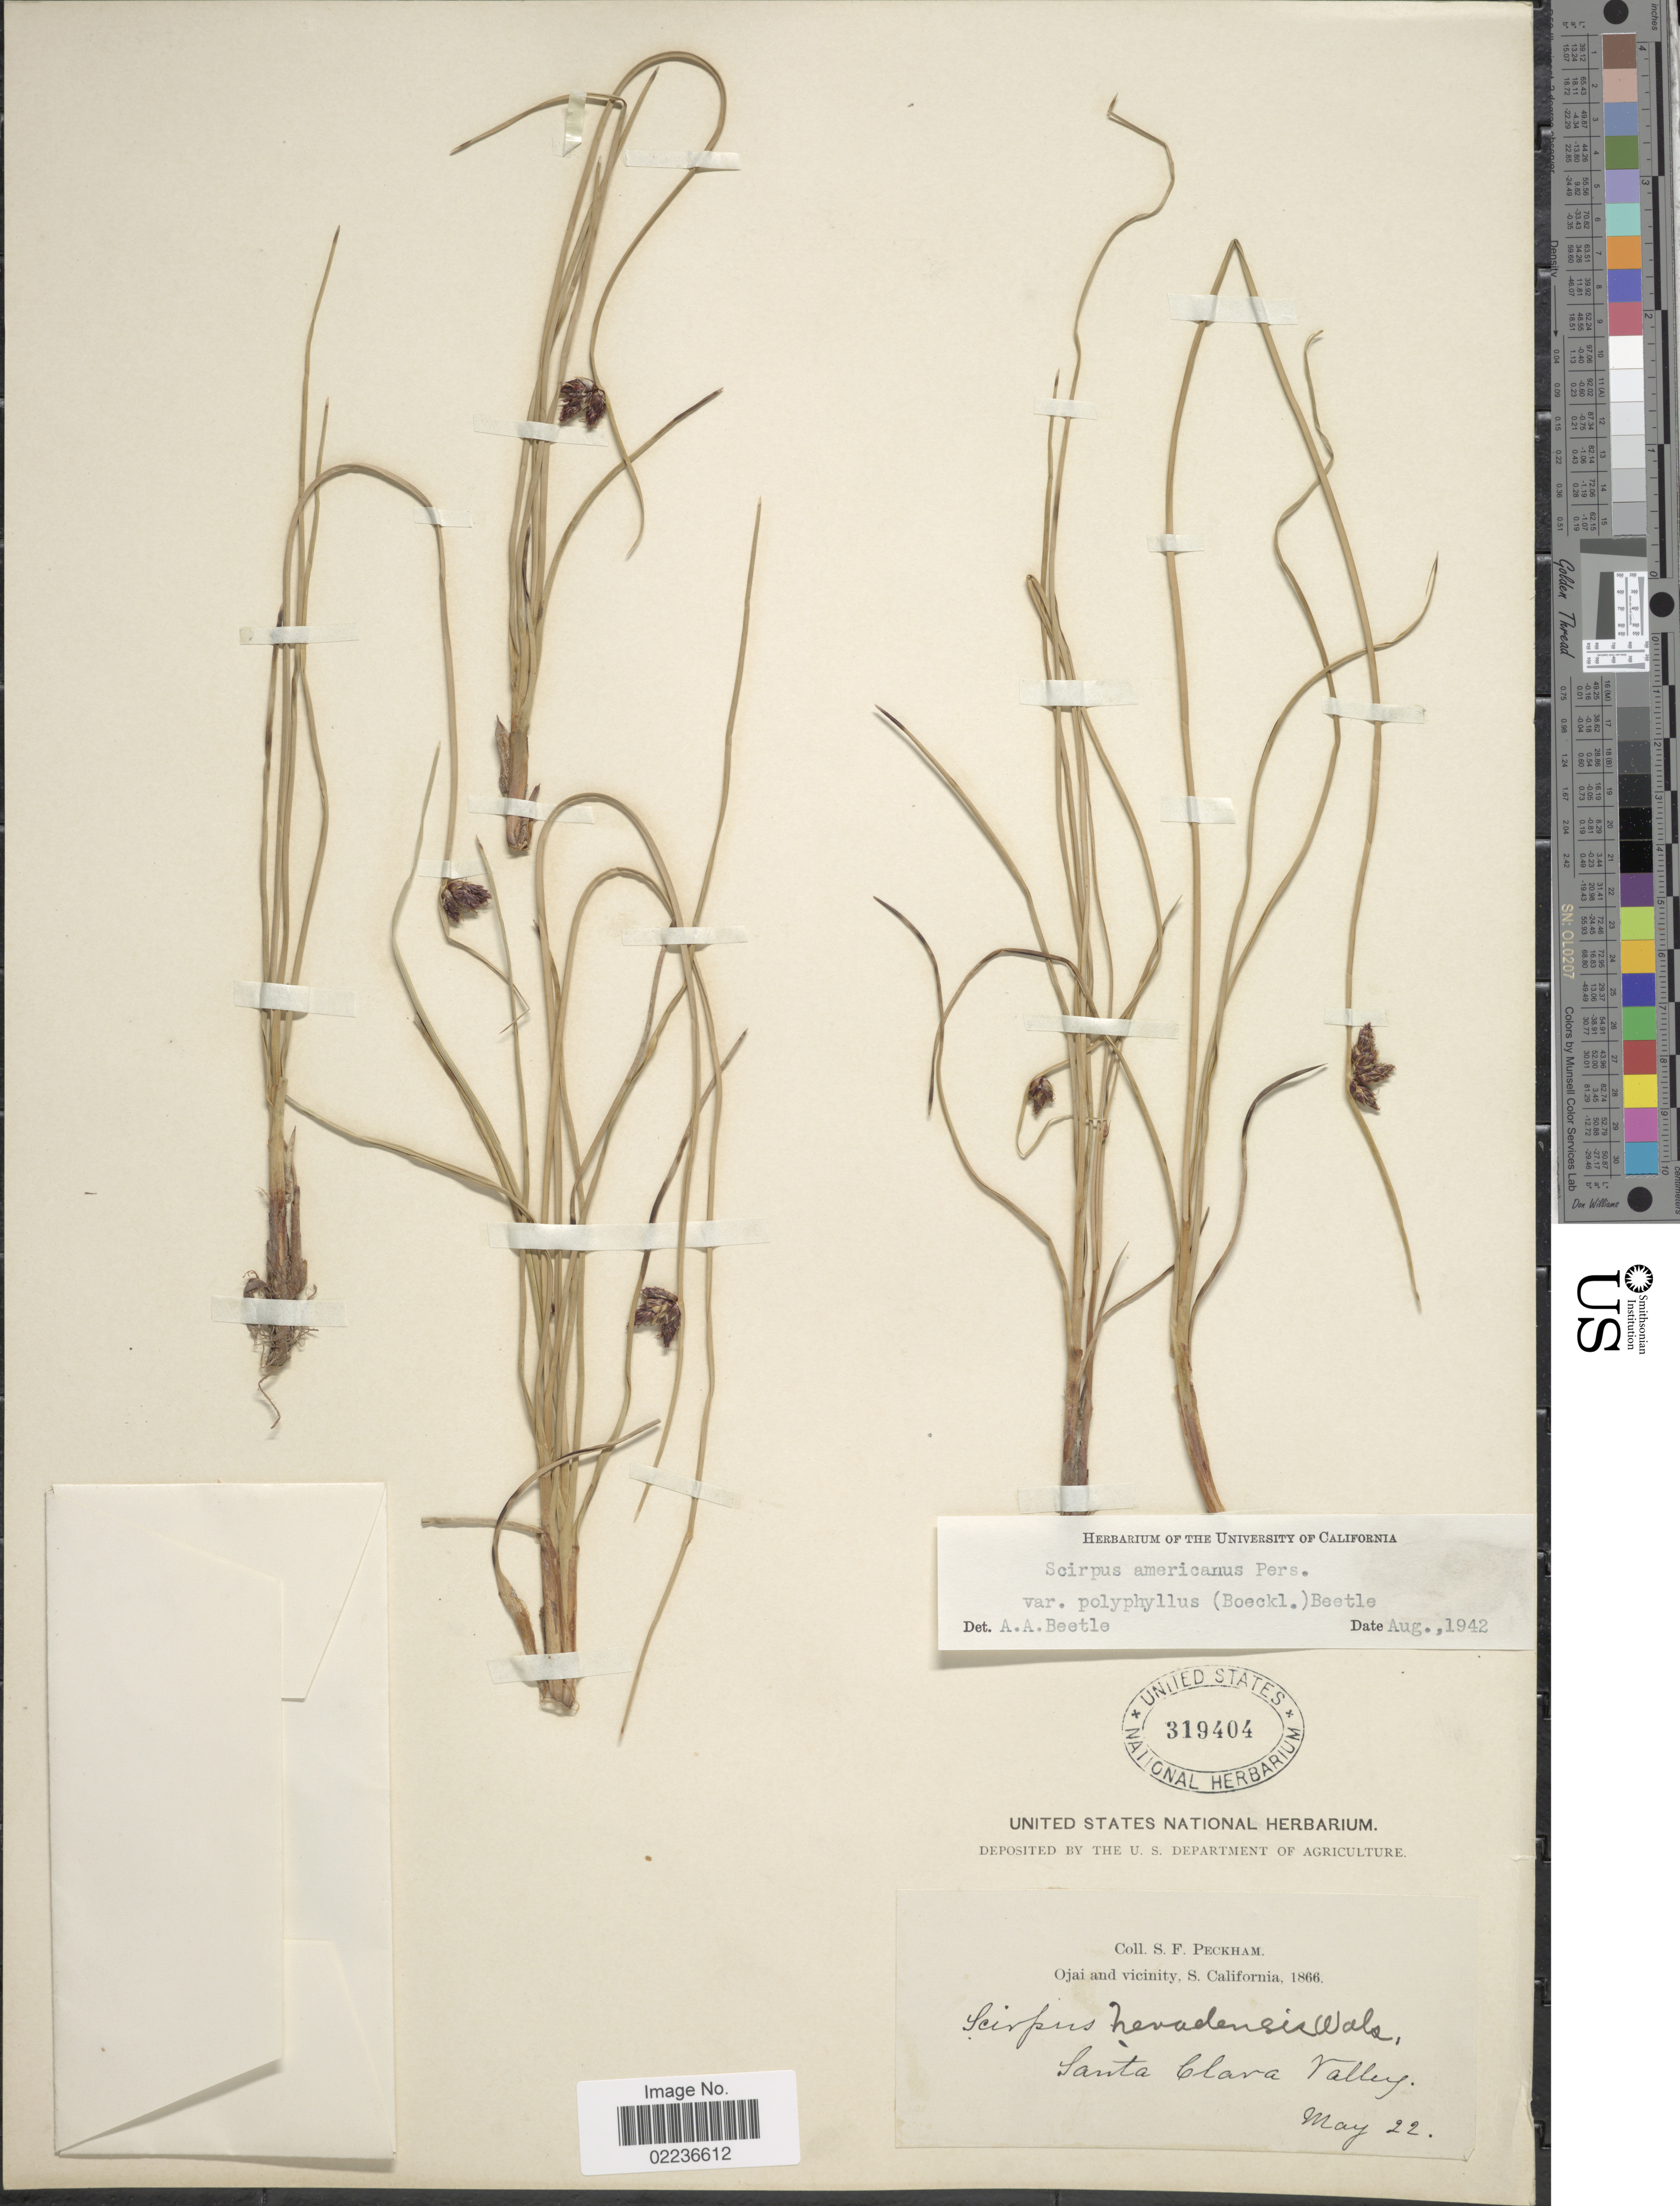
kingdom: Plantae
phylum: Tracheophyta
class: Liliopsida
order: Poales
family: Cyperaceae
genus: Schoenoplectus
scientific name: Schoenoplectus pungens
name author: (Vahl) Palla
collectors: S. Peckham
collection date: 1866-05-22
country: United States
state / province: California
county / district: Ventura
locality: Ojai and vicinity, S. California, Santa Clara Valley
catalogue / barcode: US 319404